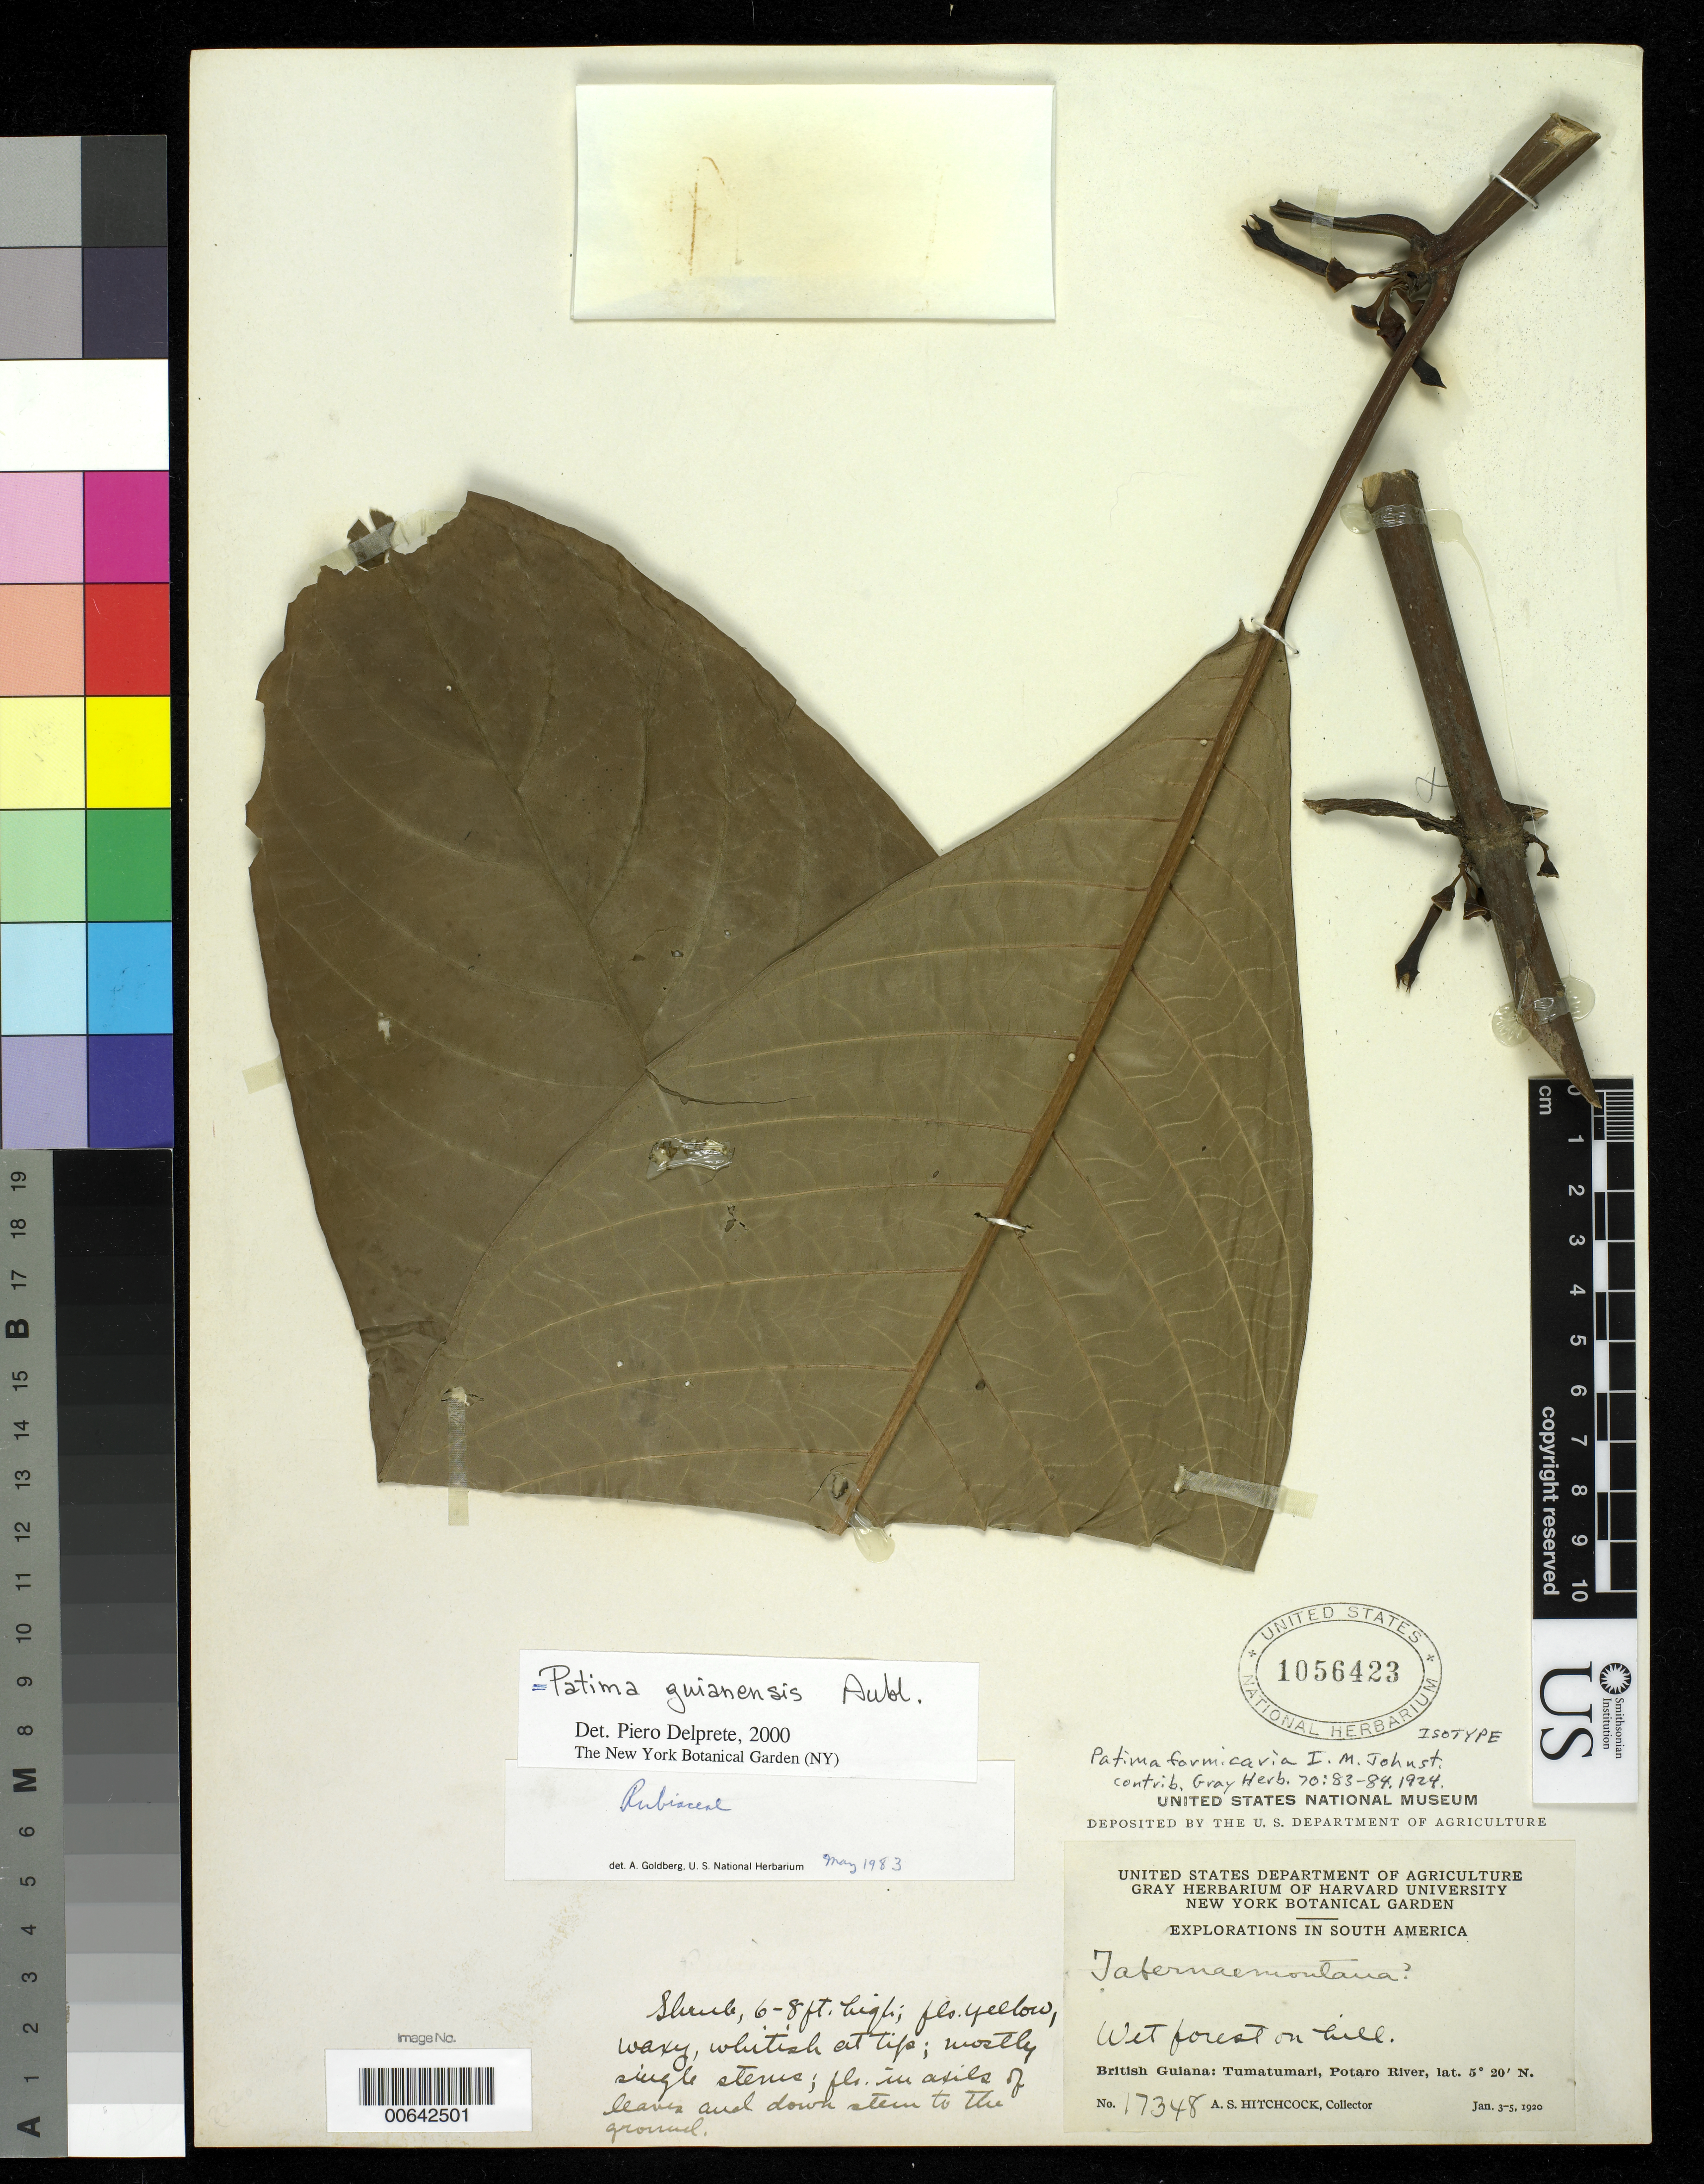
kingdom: Plantae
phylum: Tracheophyta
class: Magnoliopsida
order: Gentianales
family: Rubiaceae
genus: Patima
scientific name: Patima formicaria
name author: I.M. Johnst.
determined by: Delprete, P. G., Herb. de Guyane Cay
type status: Isotype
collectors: A. S. Hitchcock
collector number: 17348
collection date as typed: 03 Jan 1920 to 05 Jan 1920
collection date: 1920-01-03/1920-01-05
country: Guyana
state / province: Potaro-Siparuni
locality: British Guiana: Tumatumari, Potaro River.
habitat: Wet forest on hill.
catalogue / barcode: US 1056423